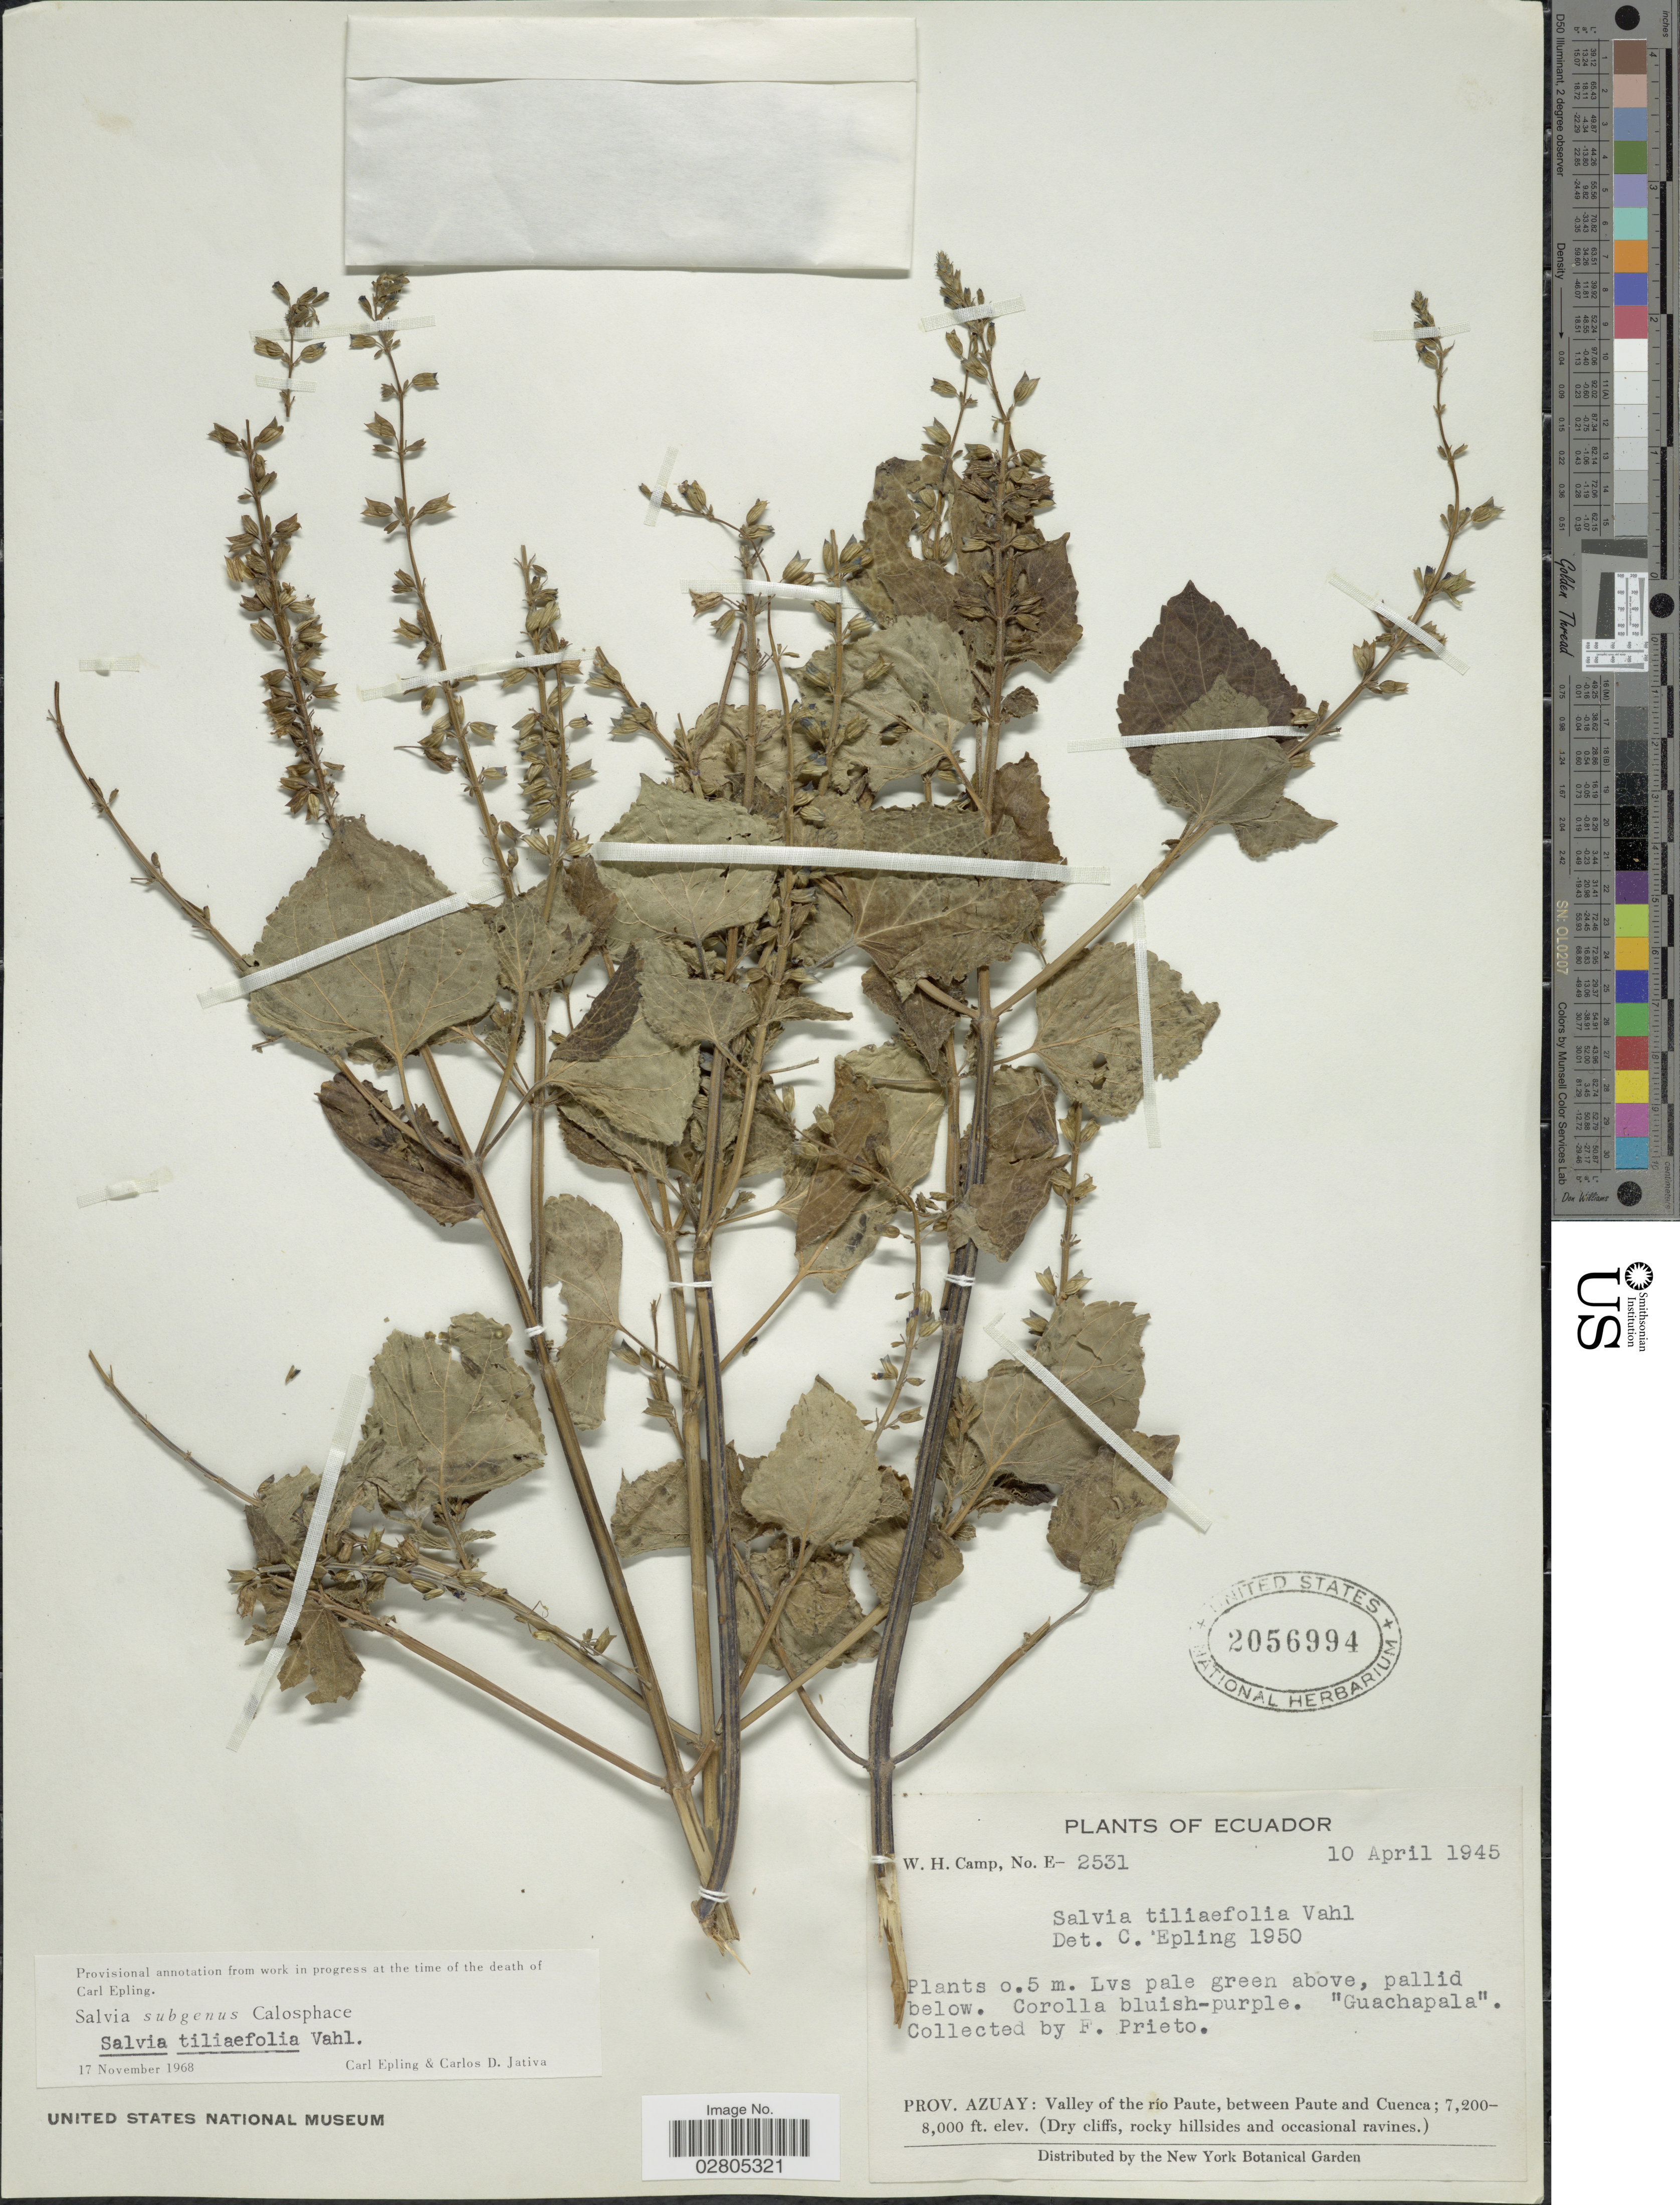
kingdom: Plantae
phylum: Tracheophyta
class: Magnoliopsida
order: Lamiales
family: Lamiaceae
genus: Salvia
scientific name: Salvia tiliifolia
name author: Vahl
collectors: F. Prieto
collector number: E-2531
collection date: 1945-04-10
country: Ecuador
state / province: Azuay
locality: Guachapala, Valley of the río Paute, between Paute and Cuenca.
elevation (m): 2195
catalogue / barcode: US 2056994